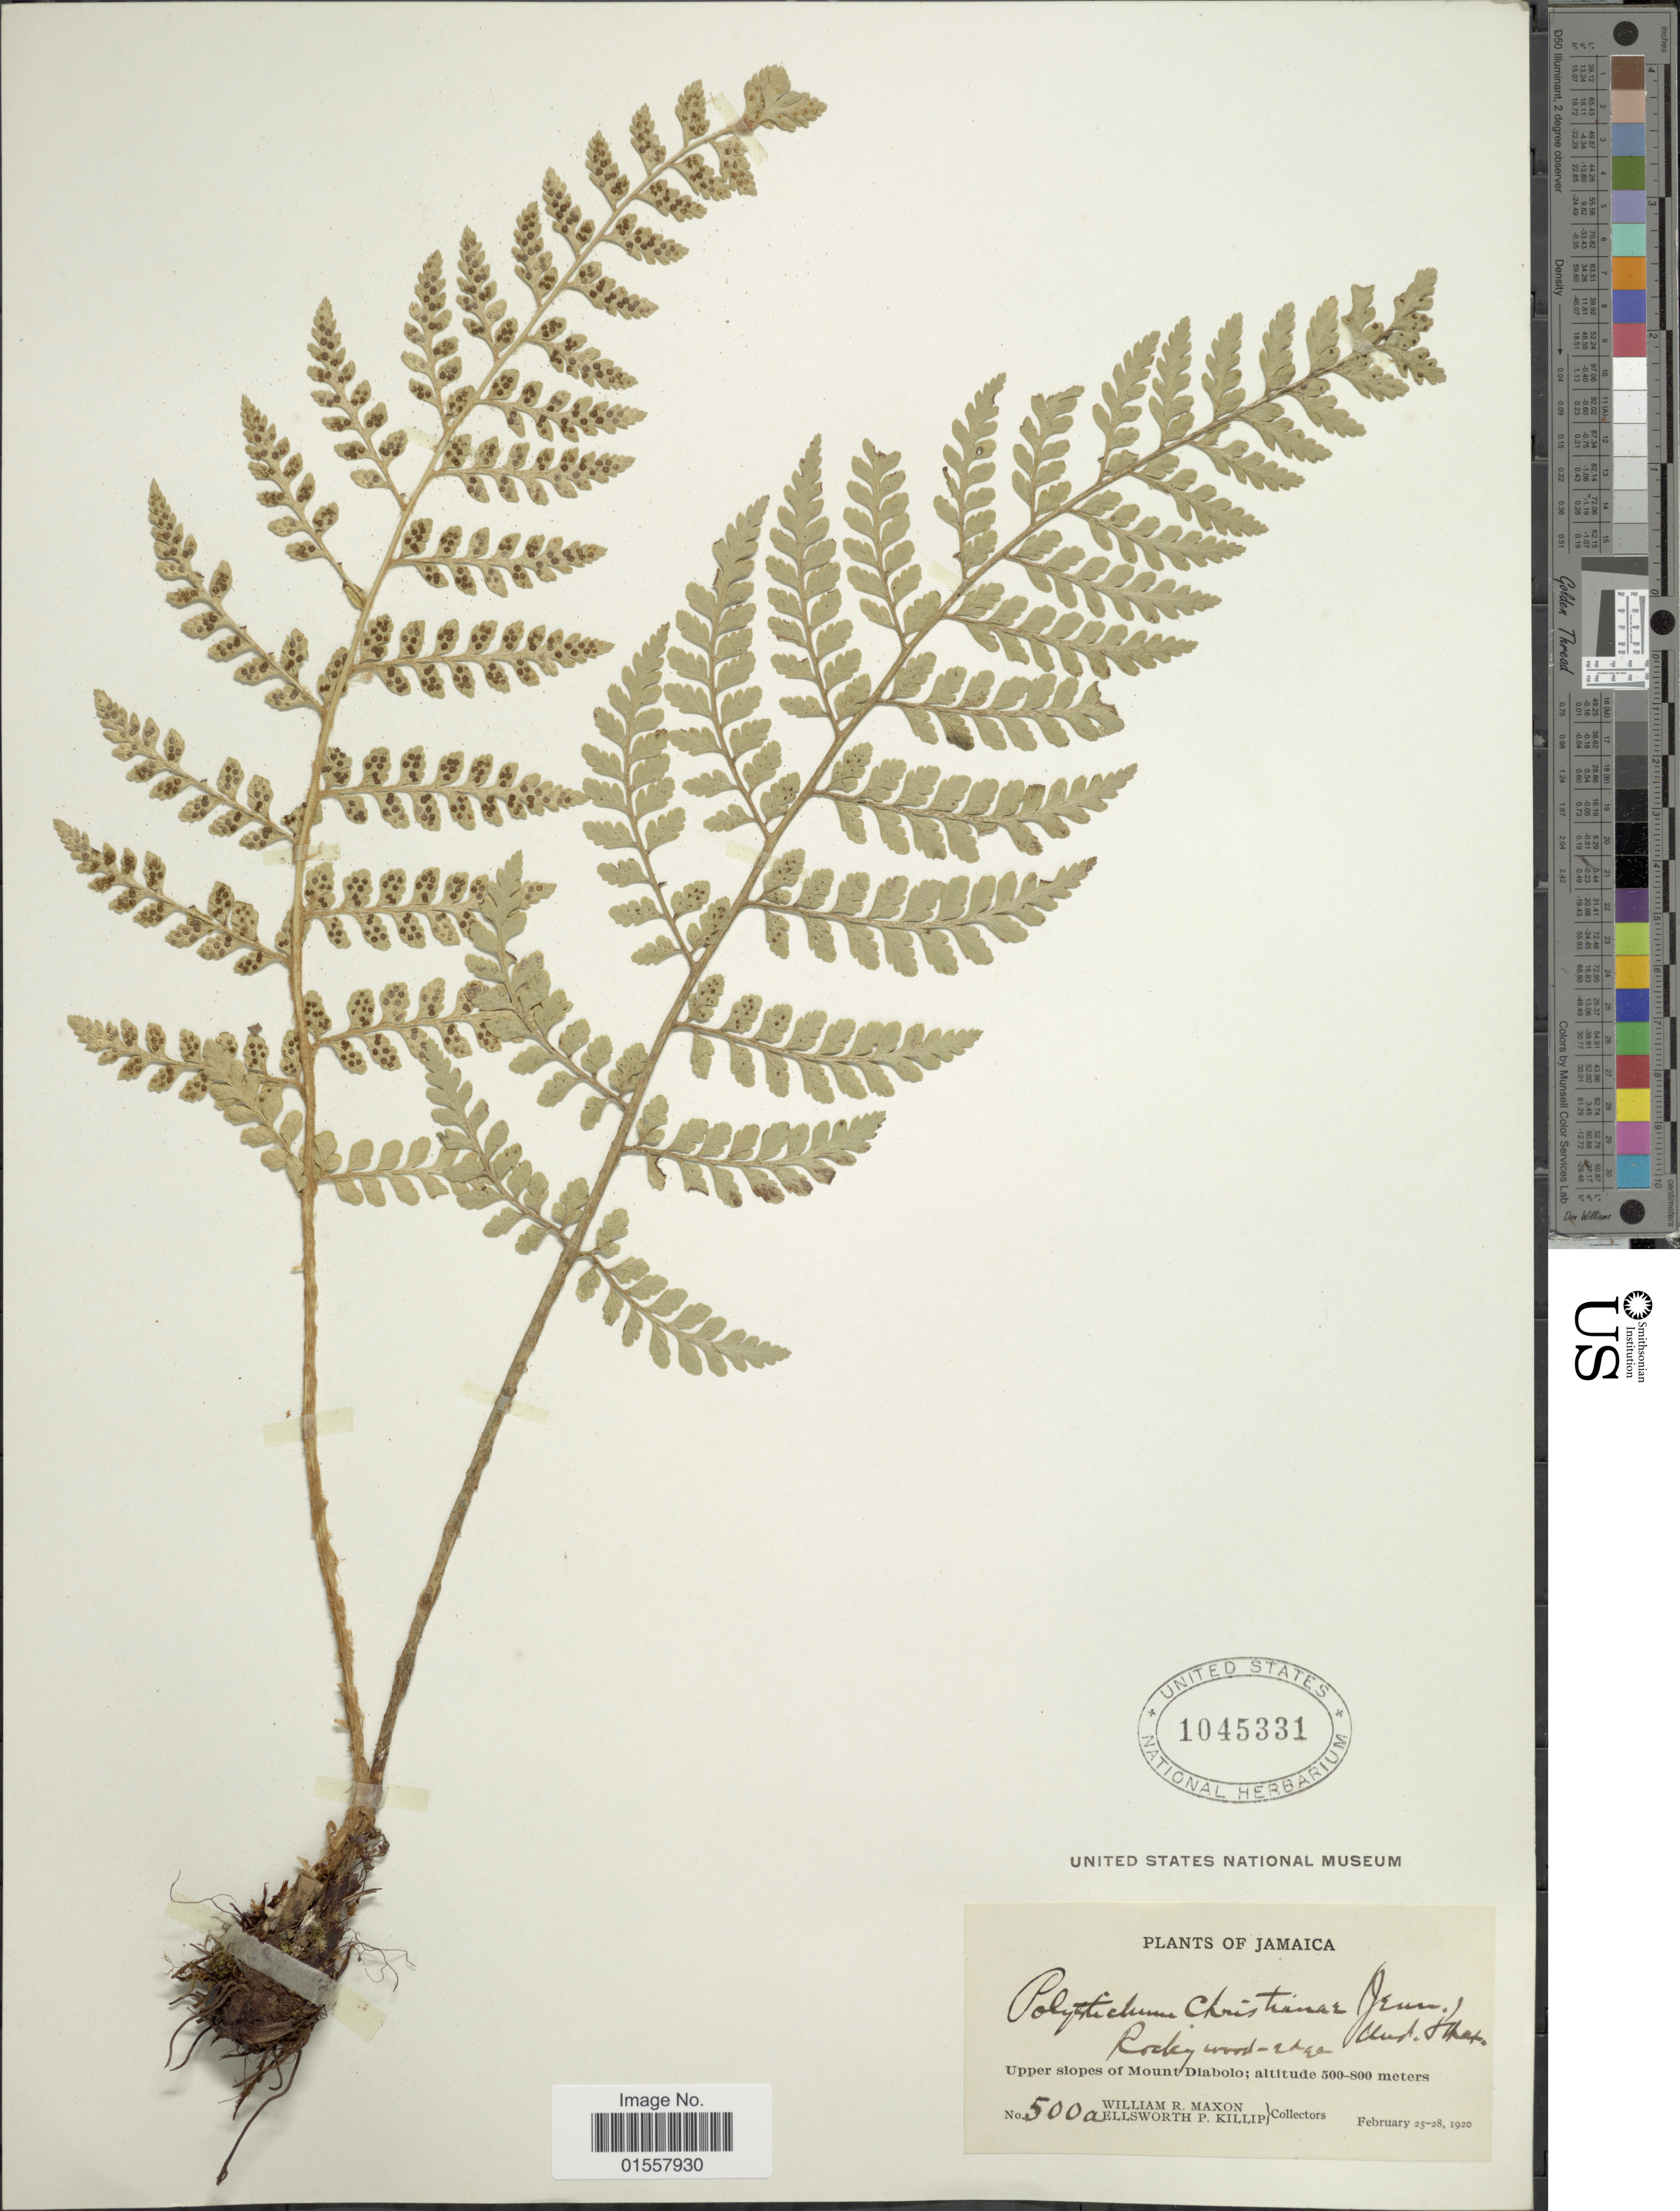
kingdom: Plantae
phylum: Tracheophyta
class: Polypodiopsida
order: Polypodiales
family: Dryopteridaceae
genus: Polystichum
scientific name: Polystichum christianae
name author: (Jenman) Underw. & Maxon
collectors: W. R. Maxon & E. P. Killip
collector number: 500a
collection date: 1920-02-25/1920-02-28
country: Jamaica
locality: Upper slopes of Mount Diablo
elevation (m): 500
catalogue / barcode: US 1045331